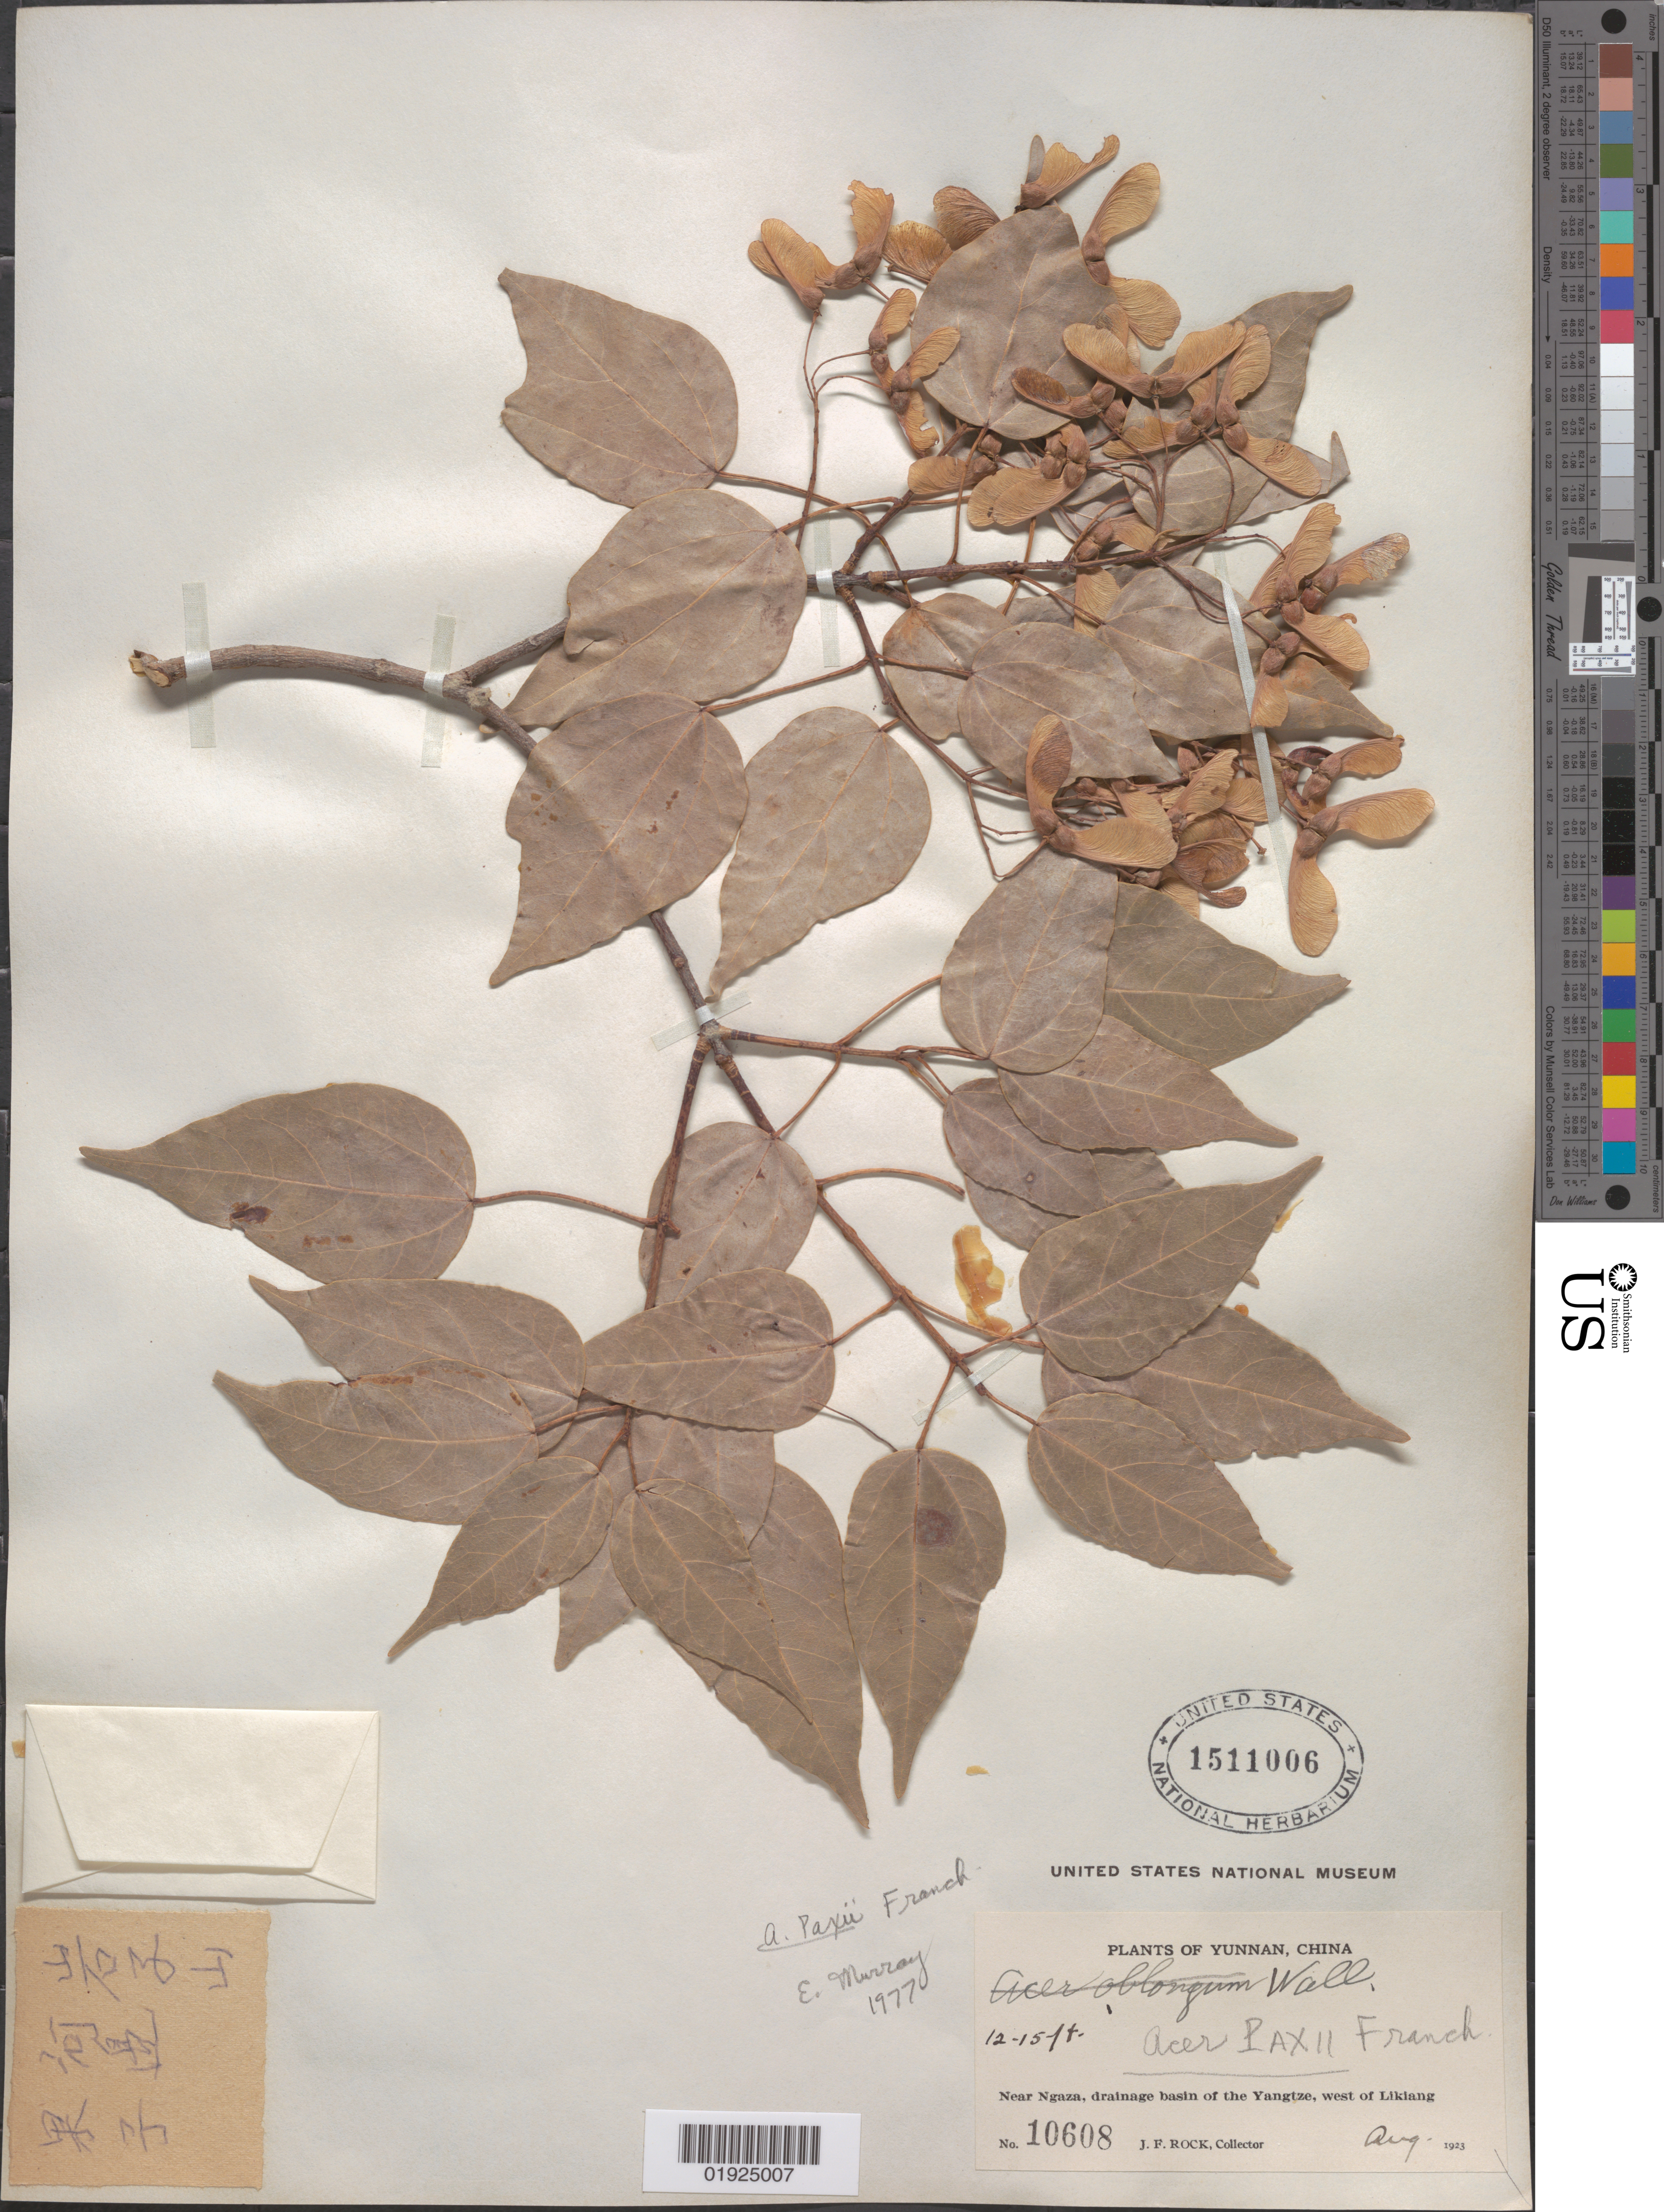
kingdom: Plantae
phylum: Tracheophyta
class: Magnoliopsida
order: Sapindales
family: Sapindaceae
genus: Acer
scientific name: Acer paxii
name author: Franch.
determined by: Murray, Edward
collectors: J. F. Rock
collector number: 10608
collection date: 1923-08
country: China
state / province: Yunnan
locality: Near Ngaza, drainage basin of the Yangtze, west of Likiang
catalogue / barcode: US 1511006